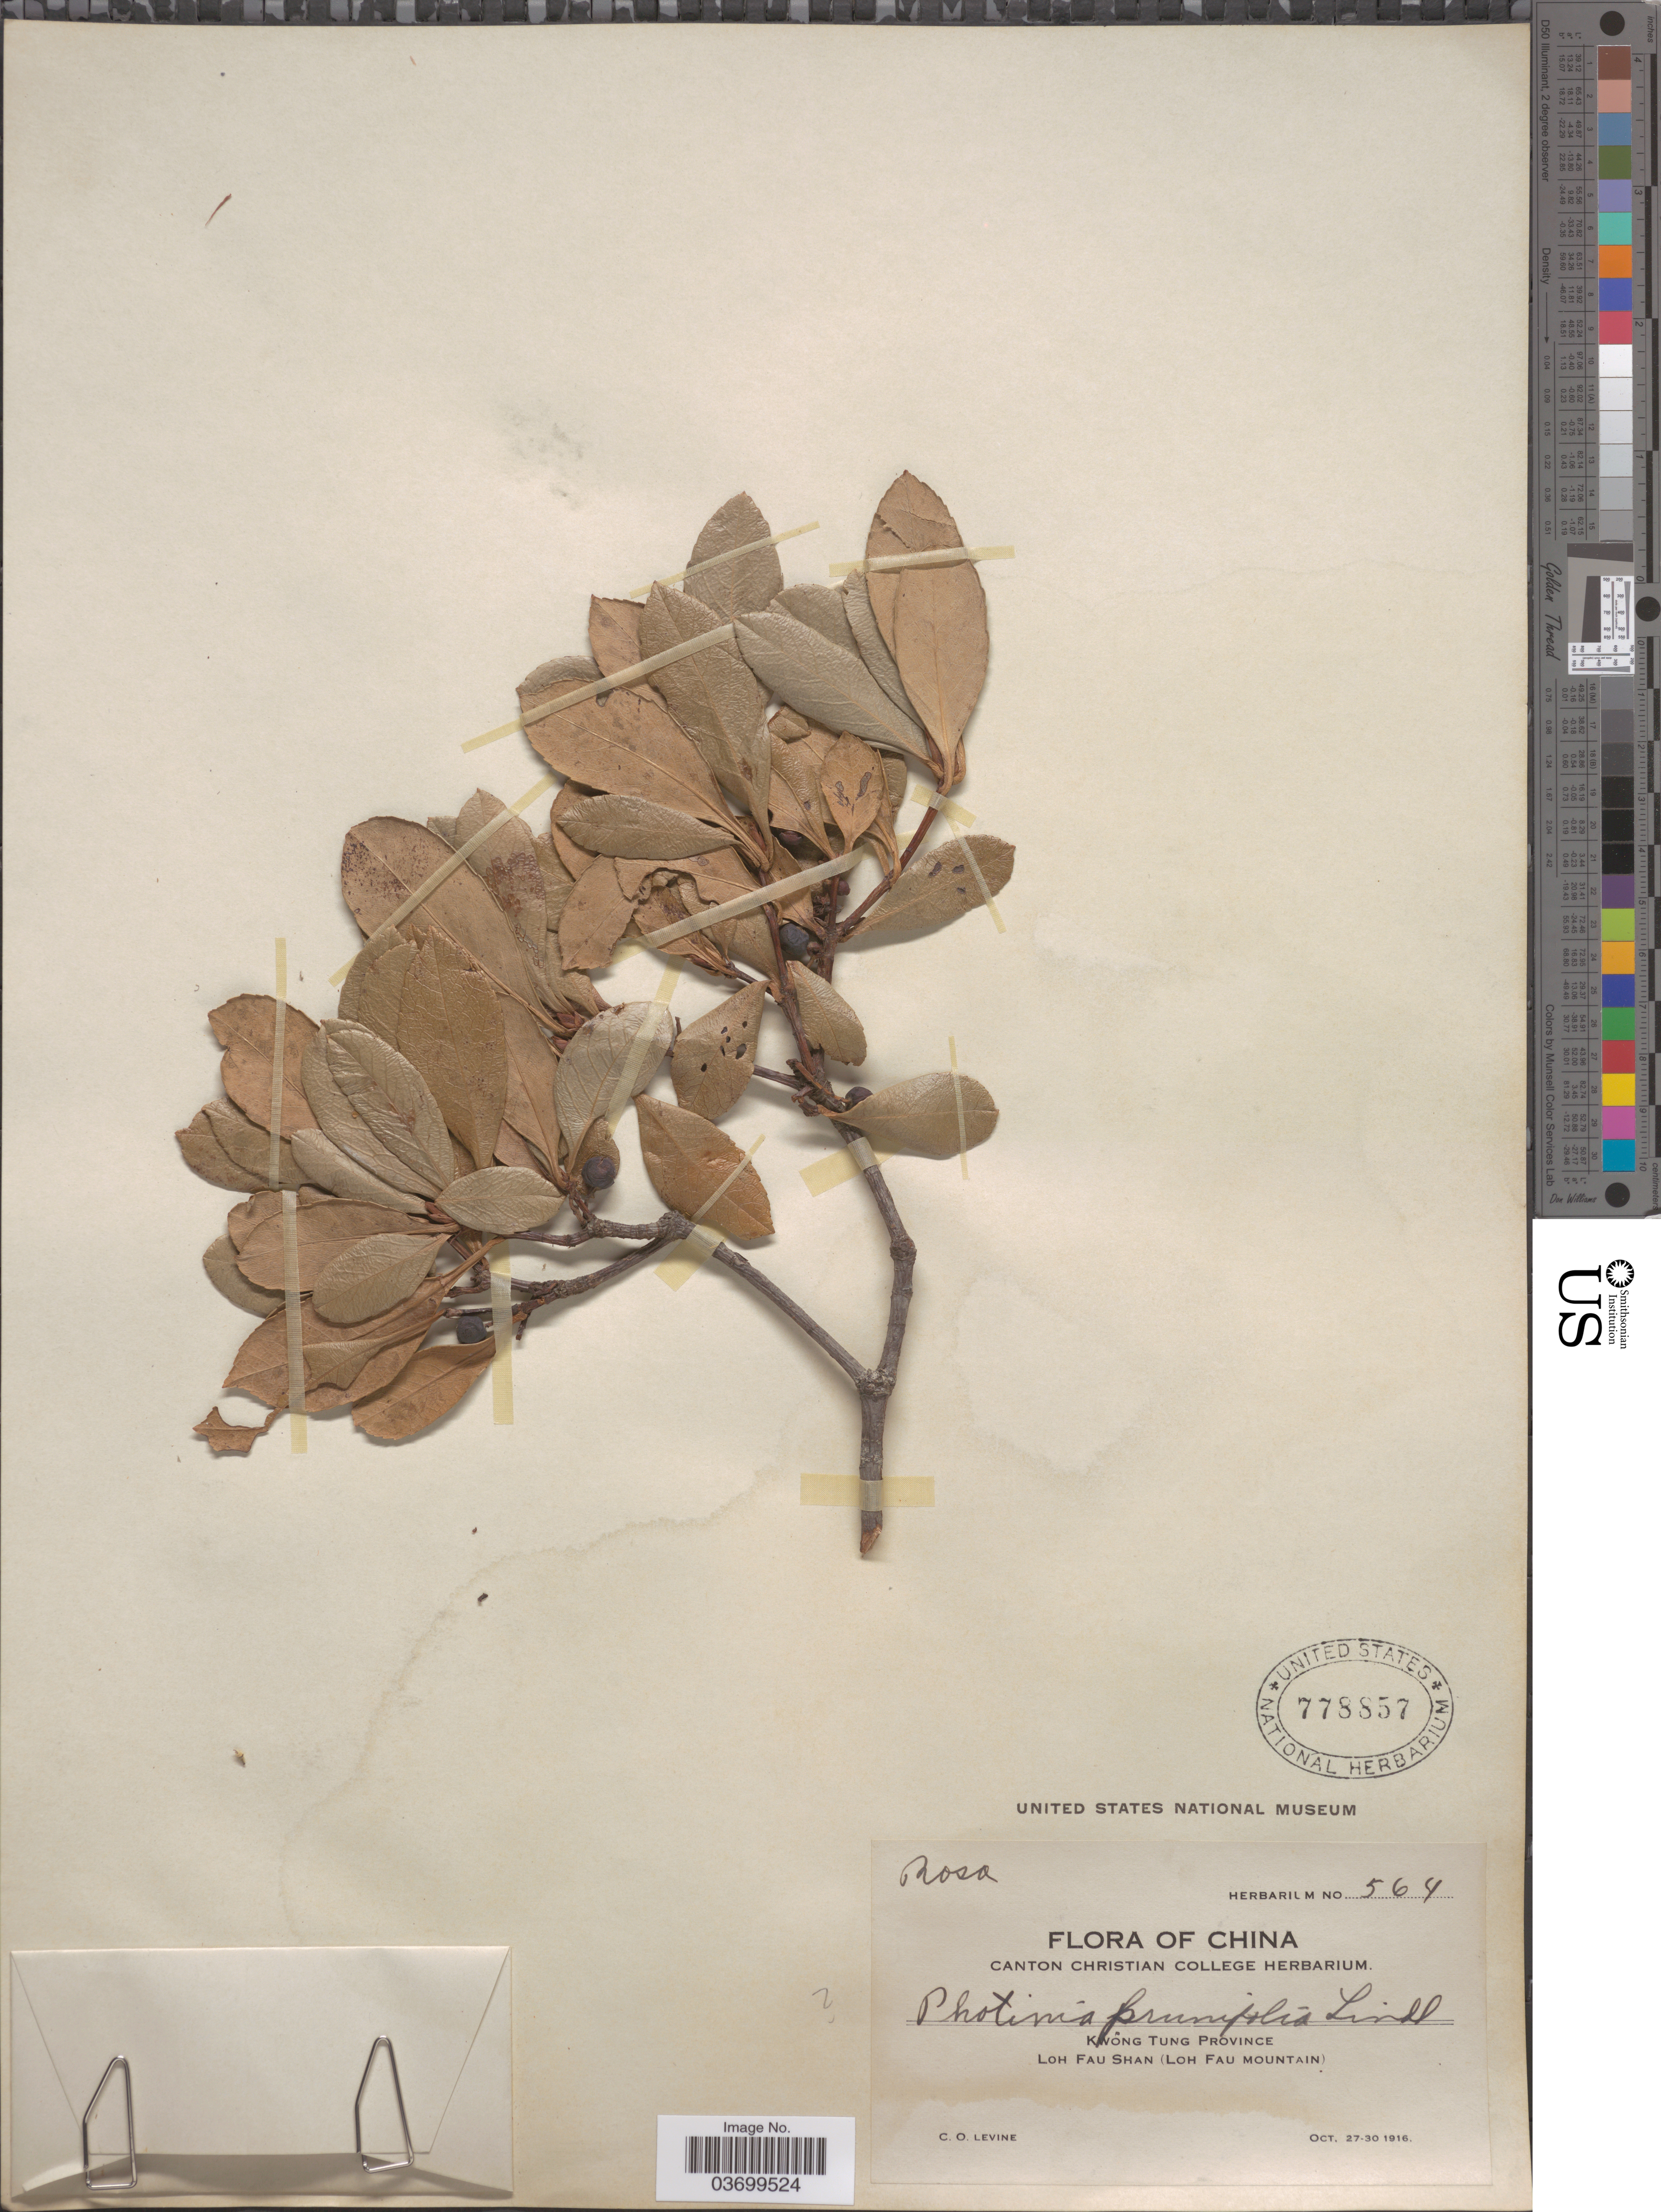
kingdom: Plantae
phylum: Tracheophyta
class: Magnoliopsida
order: Rosales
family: Rosaceae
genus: Photinia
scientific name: Photinia prunifolia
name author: (Hook. & Arn.) Lindl.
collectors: C. O. Levine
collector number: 564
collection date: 1916-10-27/1916-10-30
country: China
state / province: Guangdong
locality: Kwong Tung Province. Loh Fau Shan (Loh Fau Mountain).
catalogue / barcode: US 778857